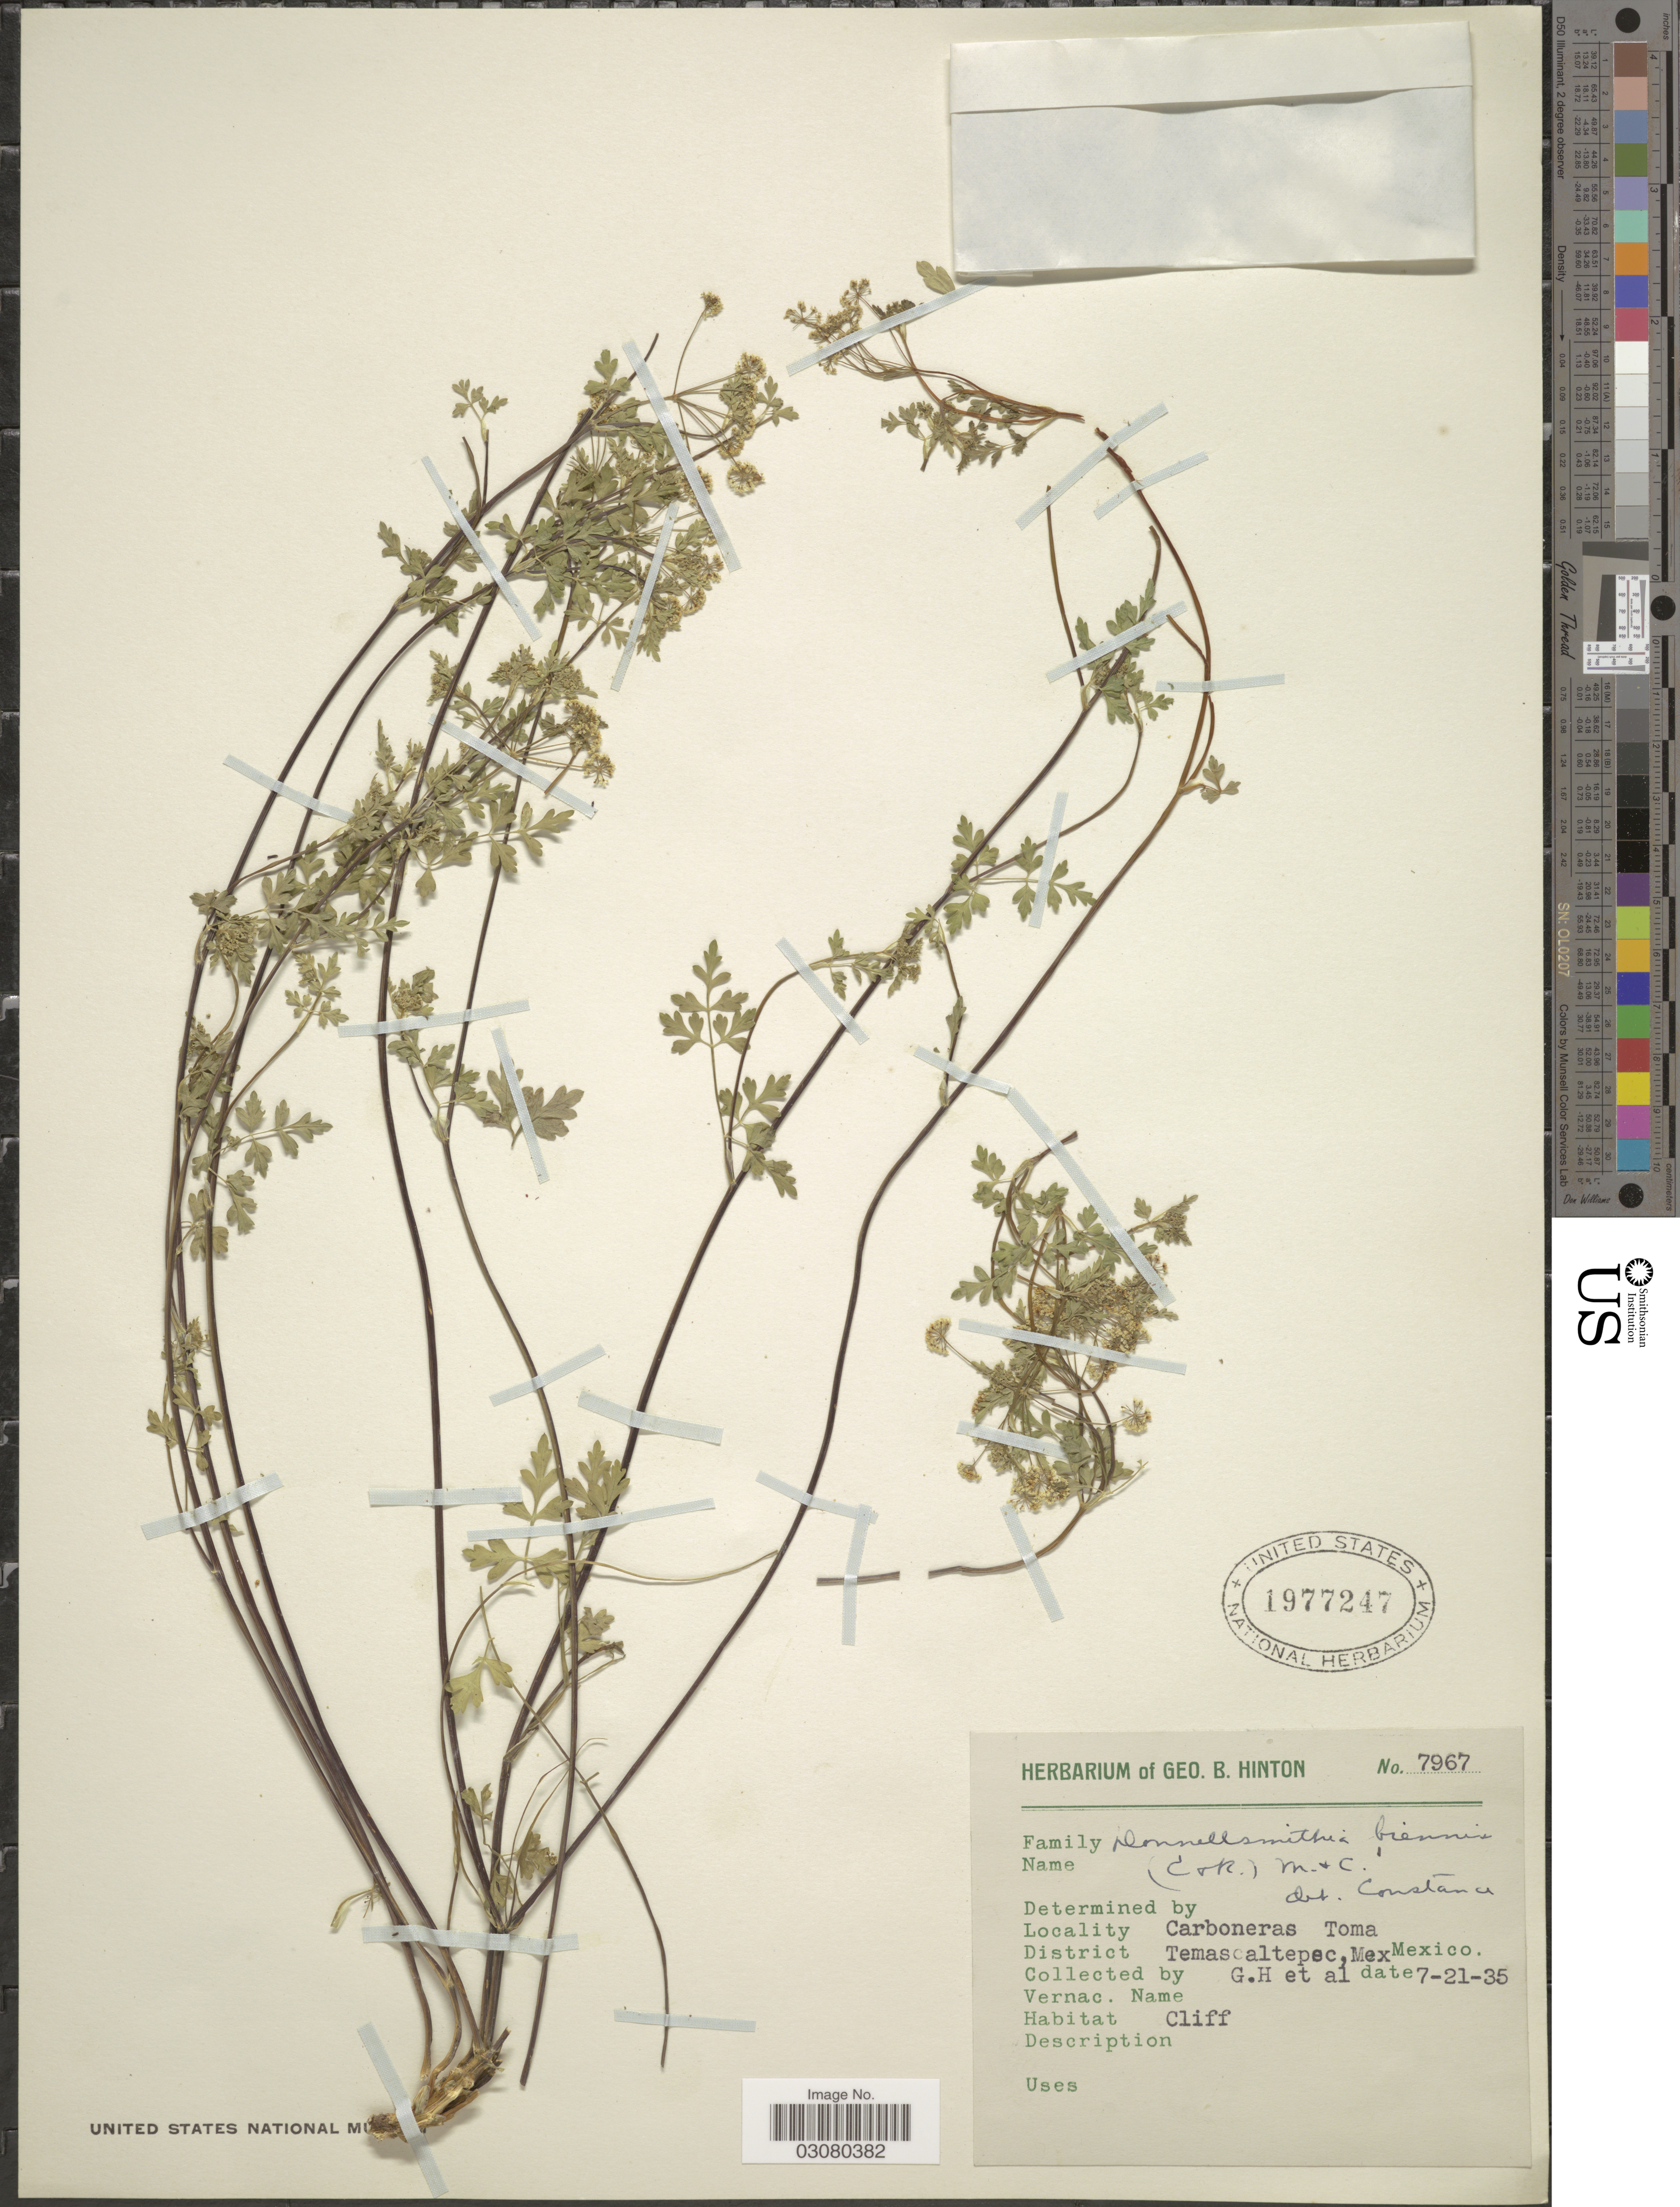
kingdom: Plantae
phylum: Tracheophyta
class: Magnoliopsida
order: Apiales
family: Apiaceae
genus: Donnellsmithia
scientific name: Donnellsmithia biennis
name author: (J.M. Coult. & Rose) Mathias & Constance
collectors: G. B. Hinton & et al.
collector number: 7967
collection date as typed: Transcribed d/m/y: 21/7/35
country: Mexico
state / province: México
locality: Carboneras Toma. District Temascaltepec, Mex.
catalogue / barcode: US 1977247